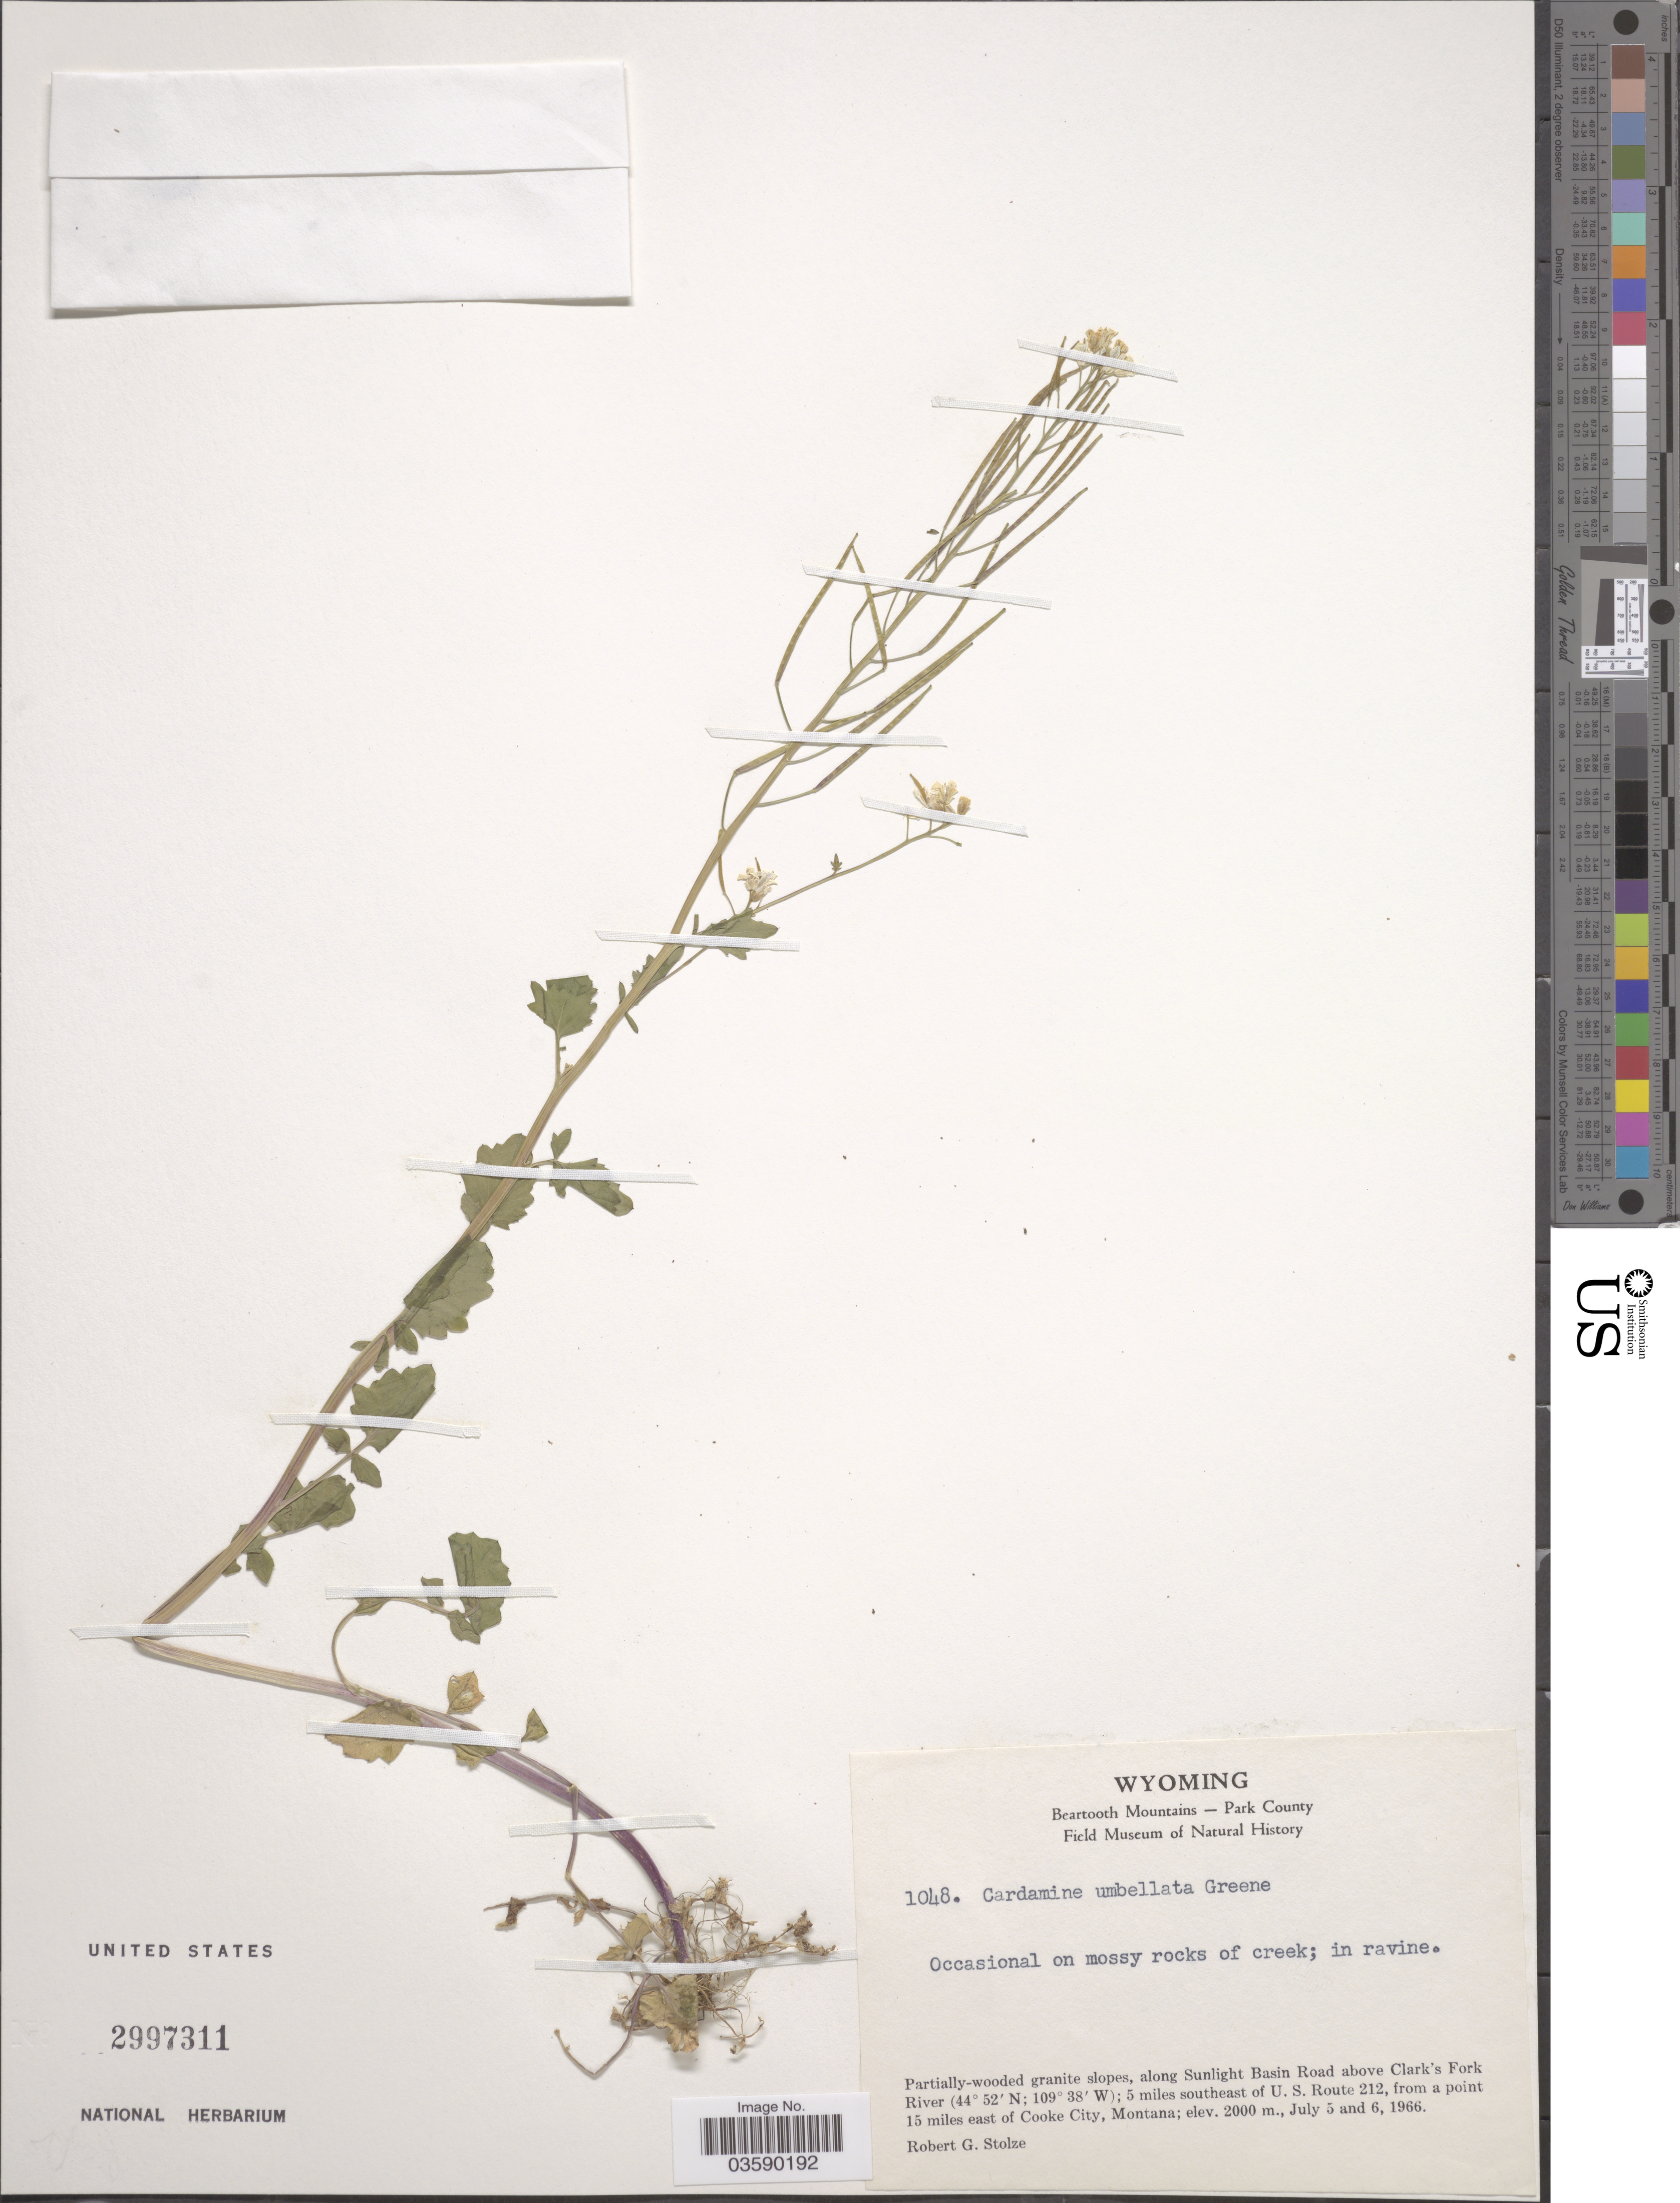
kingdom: Plantae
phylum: Tracheophyta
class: Magnoliopsida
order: Brassicales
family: Brassicaceae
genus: Cardamine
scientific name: Cardamine umbellata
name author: Greene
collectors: R. G. Stolze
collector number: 1048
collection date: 1966-07-05/1966-07-06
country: United States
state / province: Wyoming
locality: Beartooth Mountains-Park County. Occasional on mossy rocks of creek; in ravine. Partially-wooded granite slopes, along Sunlight Basin Road above Clark's Fork River; 5 miles southeast of U.S. Route 212, from a point 15 miles east of Cooke City, Montana.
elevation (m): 2000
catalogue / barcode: US 2997311